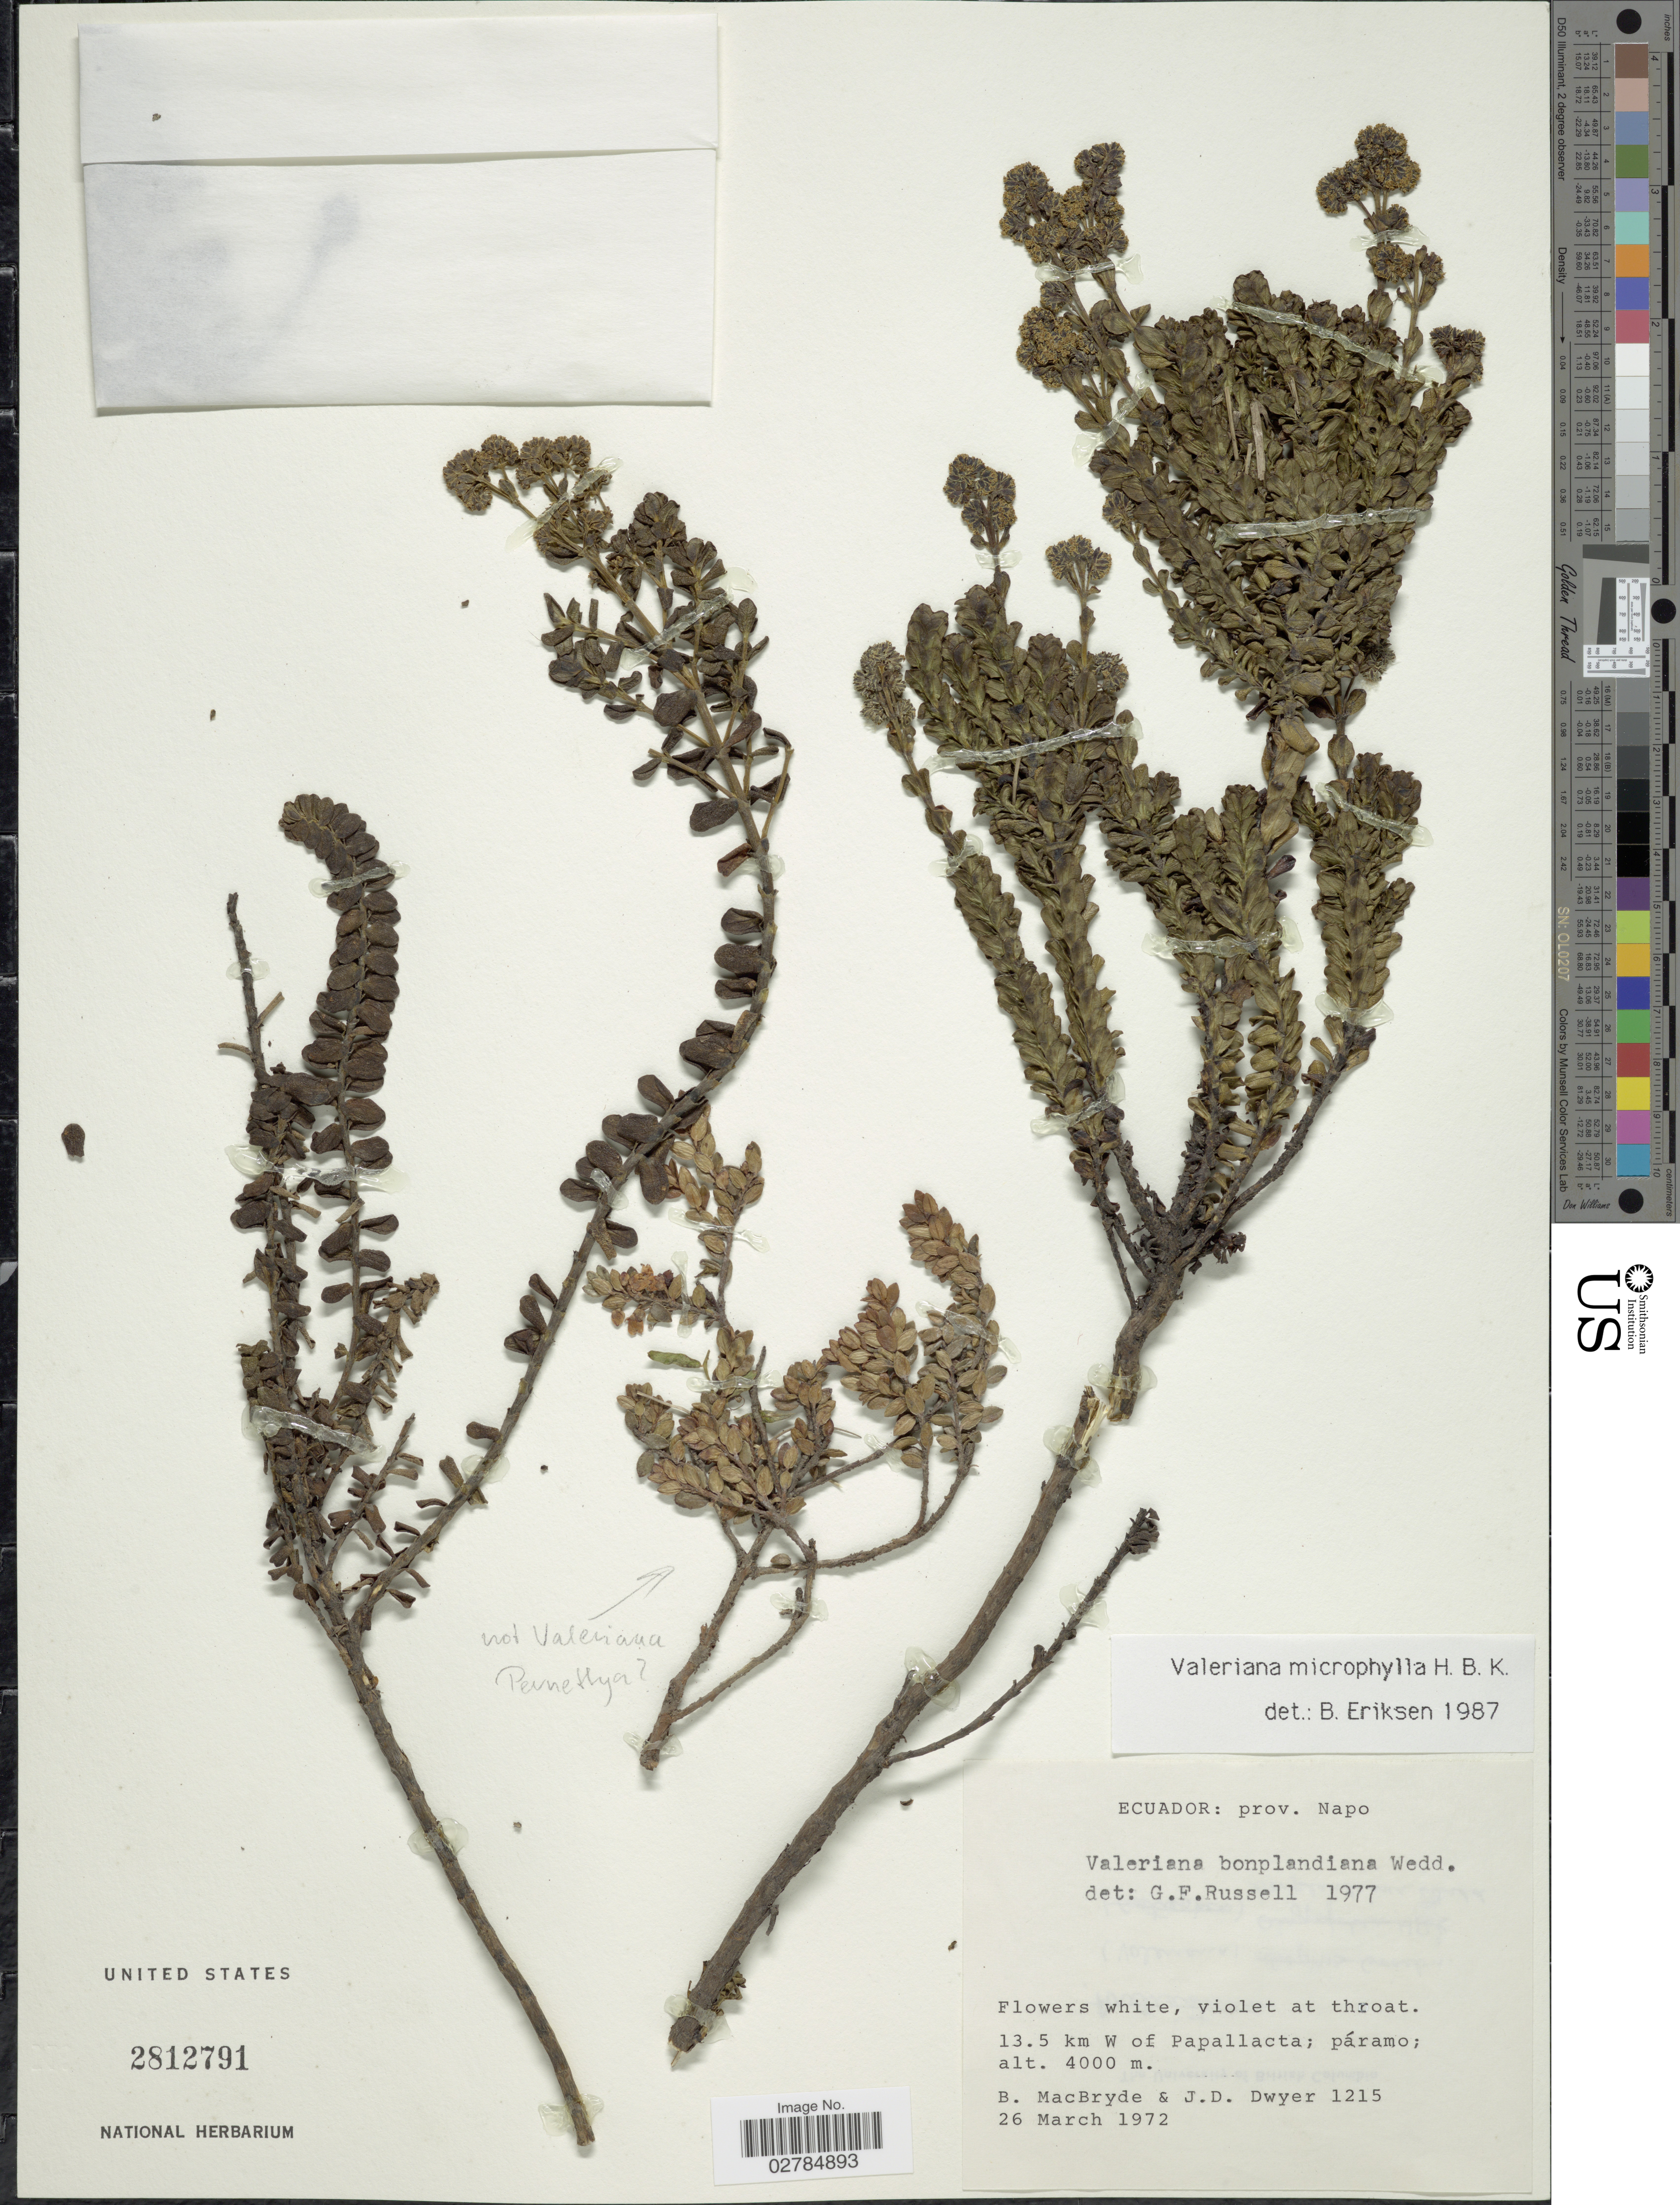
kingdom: Plantae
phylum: Tracheophyta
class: Magnoliopsida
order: Dipsacales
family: Caprifoliaceae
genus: Valeriana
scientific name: Valeriana microphylla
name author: Kunth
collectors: B. MacBryde & J. D. Dwyer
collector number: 1215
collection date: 1972-03-26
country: Ecuador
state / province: Napo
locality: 13.5 km W of Papallacta; páramo.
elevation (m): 4000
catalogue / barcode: US 2812791